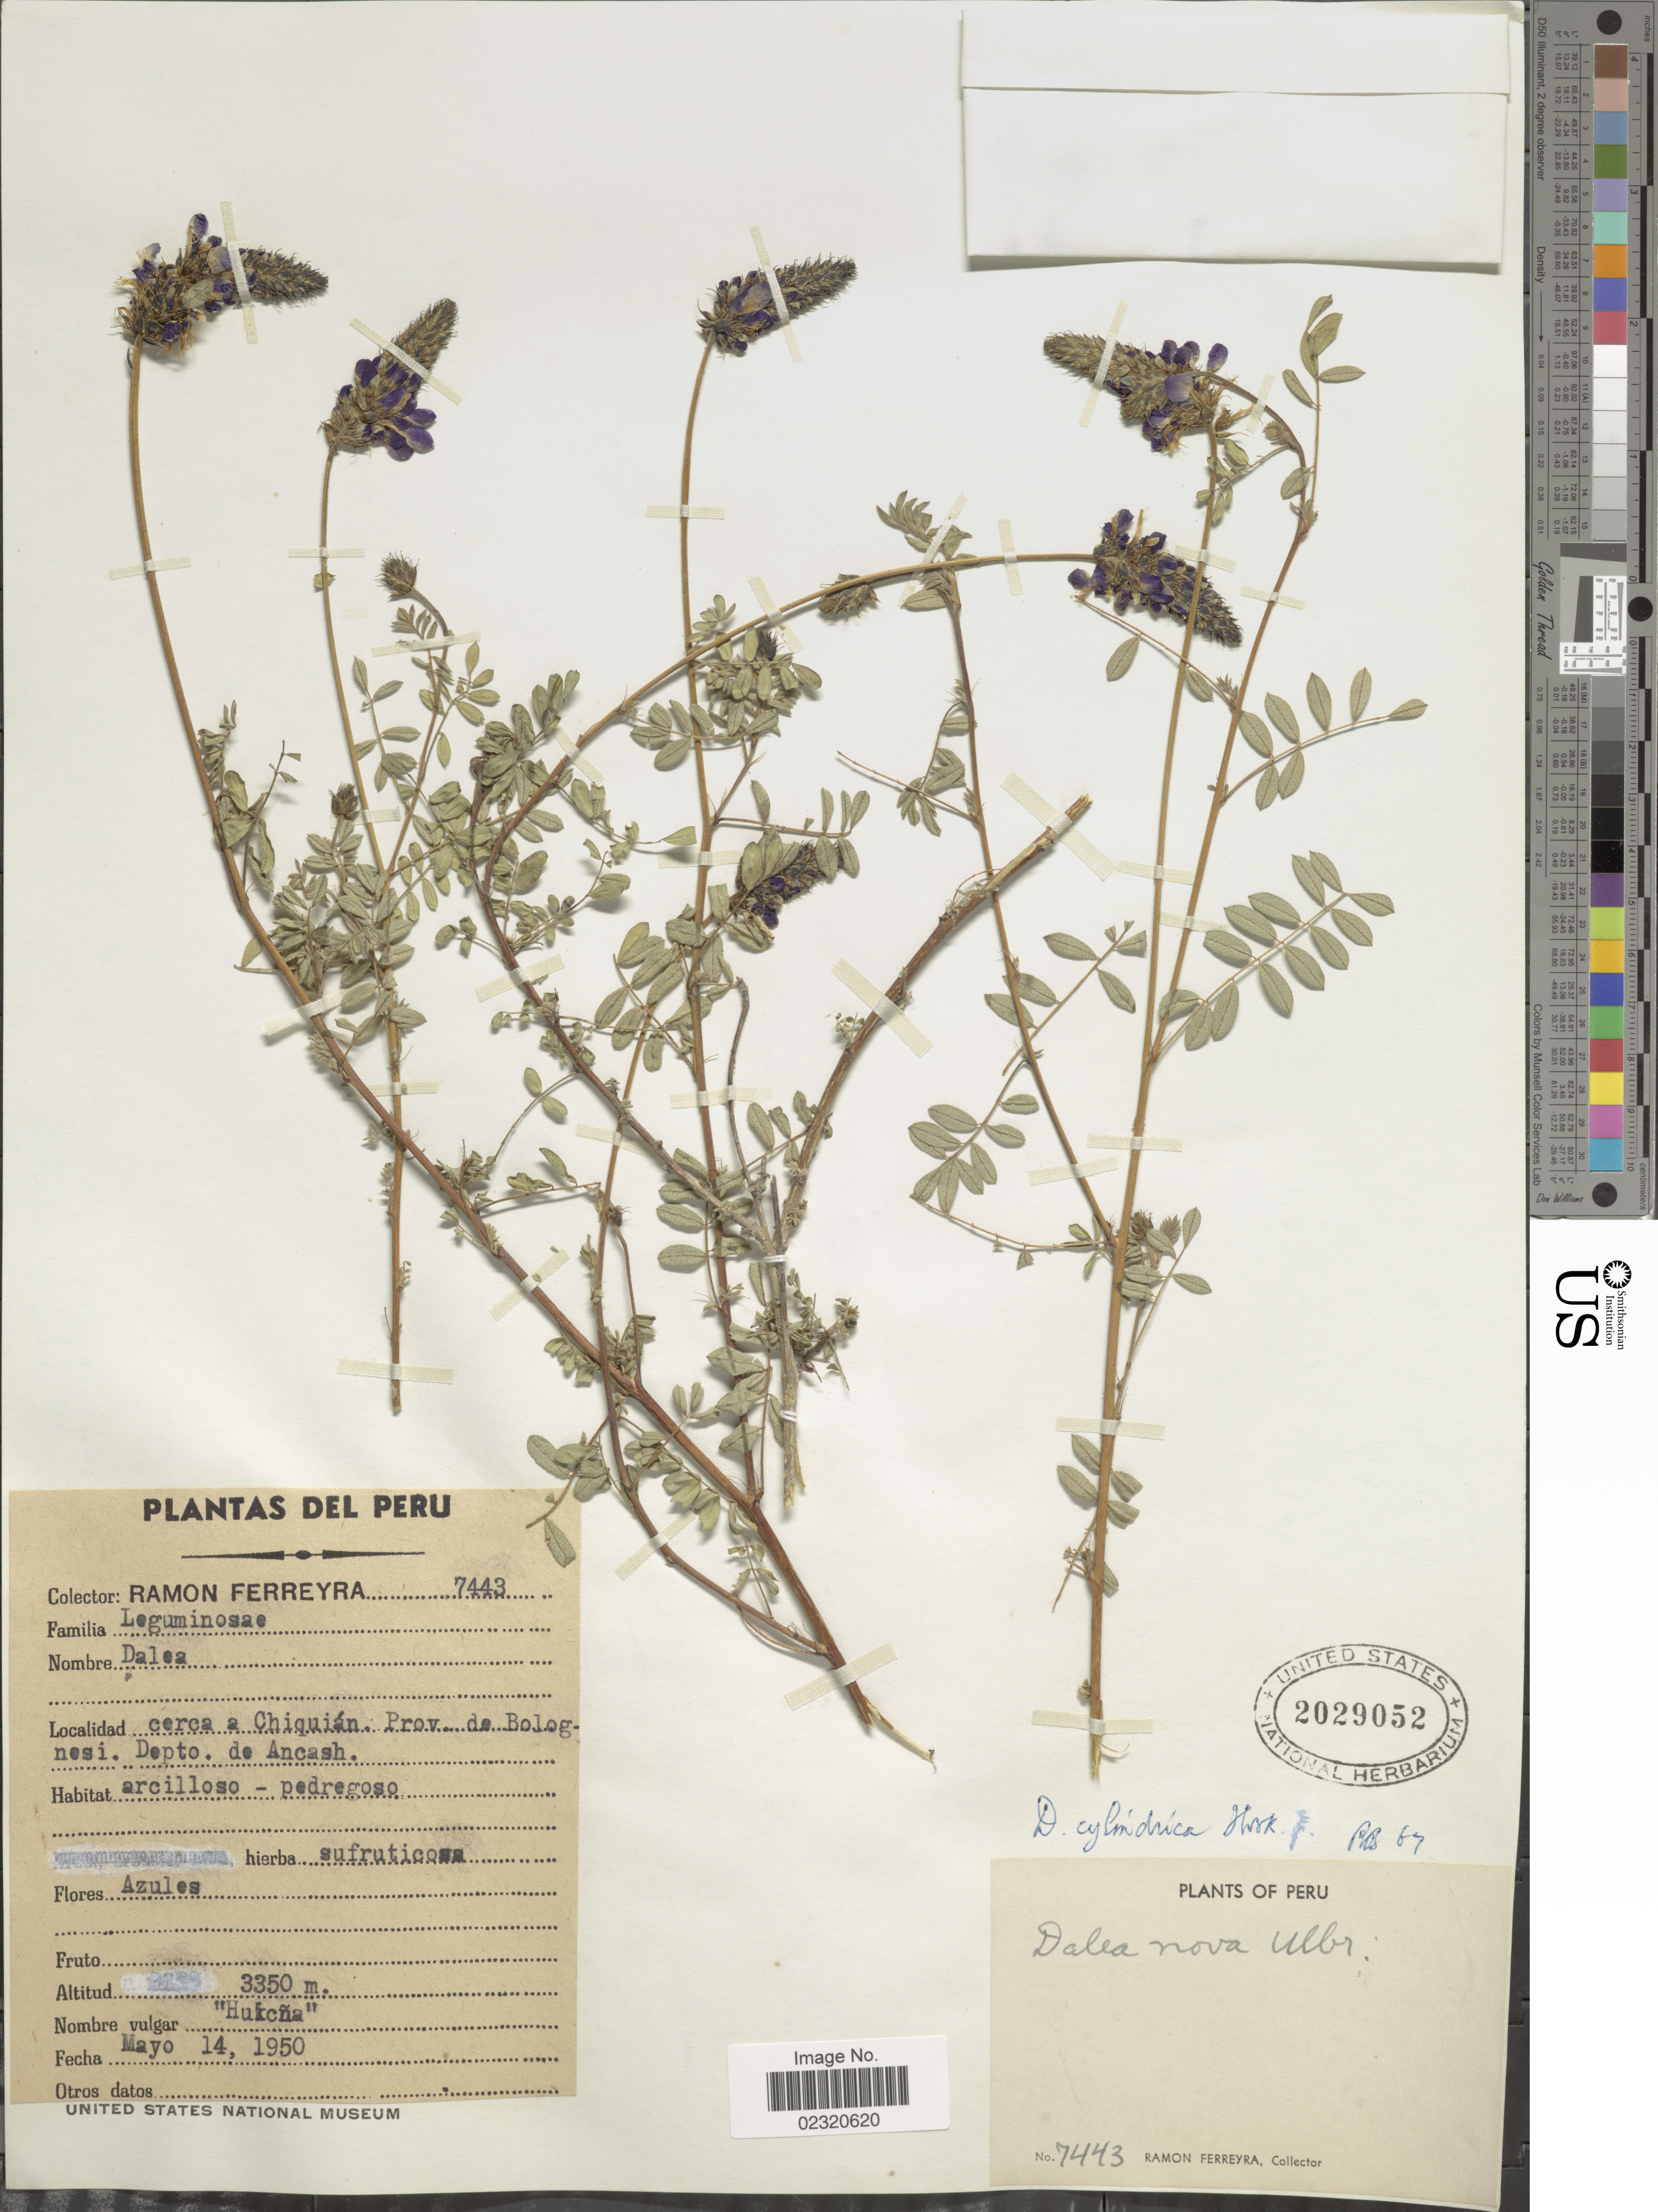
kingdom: Plantae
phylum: Tracheophyta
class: Magnoliopsida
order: Fabales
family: Fabaceae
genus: Dalea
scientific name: Dalea cylindrica var. cylindrica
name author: Hook.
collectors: R. A. Ferreyra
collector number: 7443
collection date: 1950-05-14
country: Peru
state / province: Ancash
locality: Cerca a Chiquian. Prov. de Bolognesi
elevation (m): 3350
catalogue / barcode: US 2029052